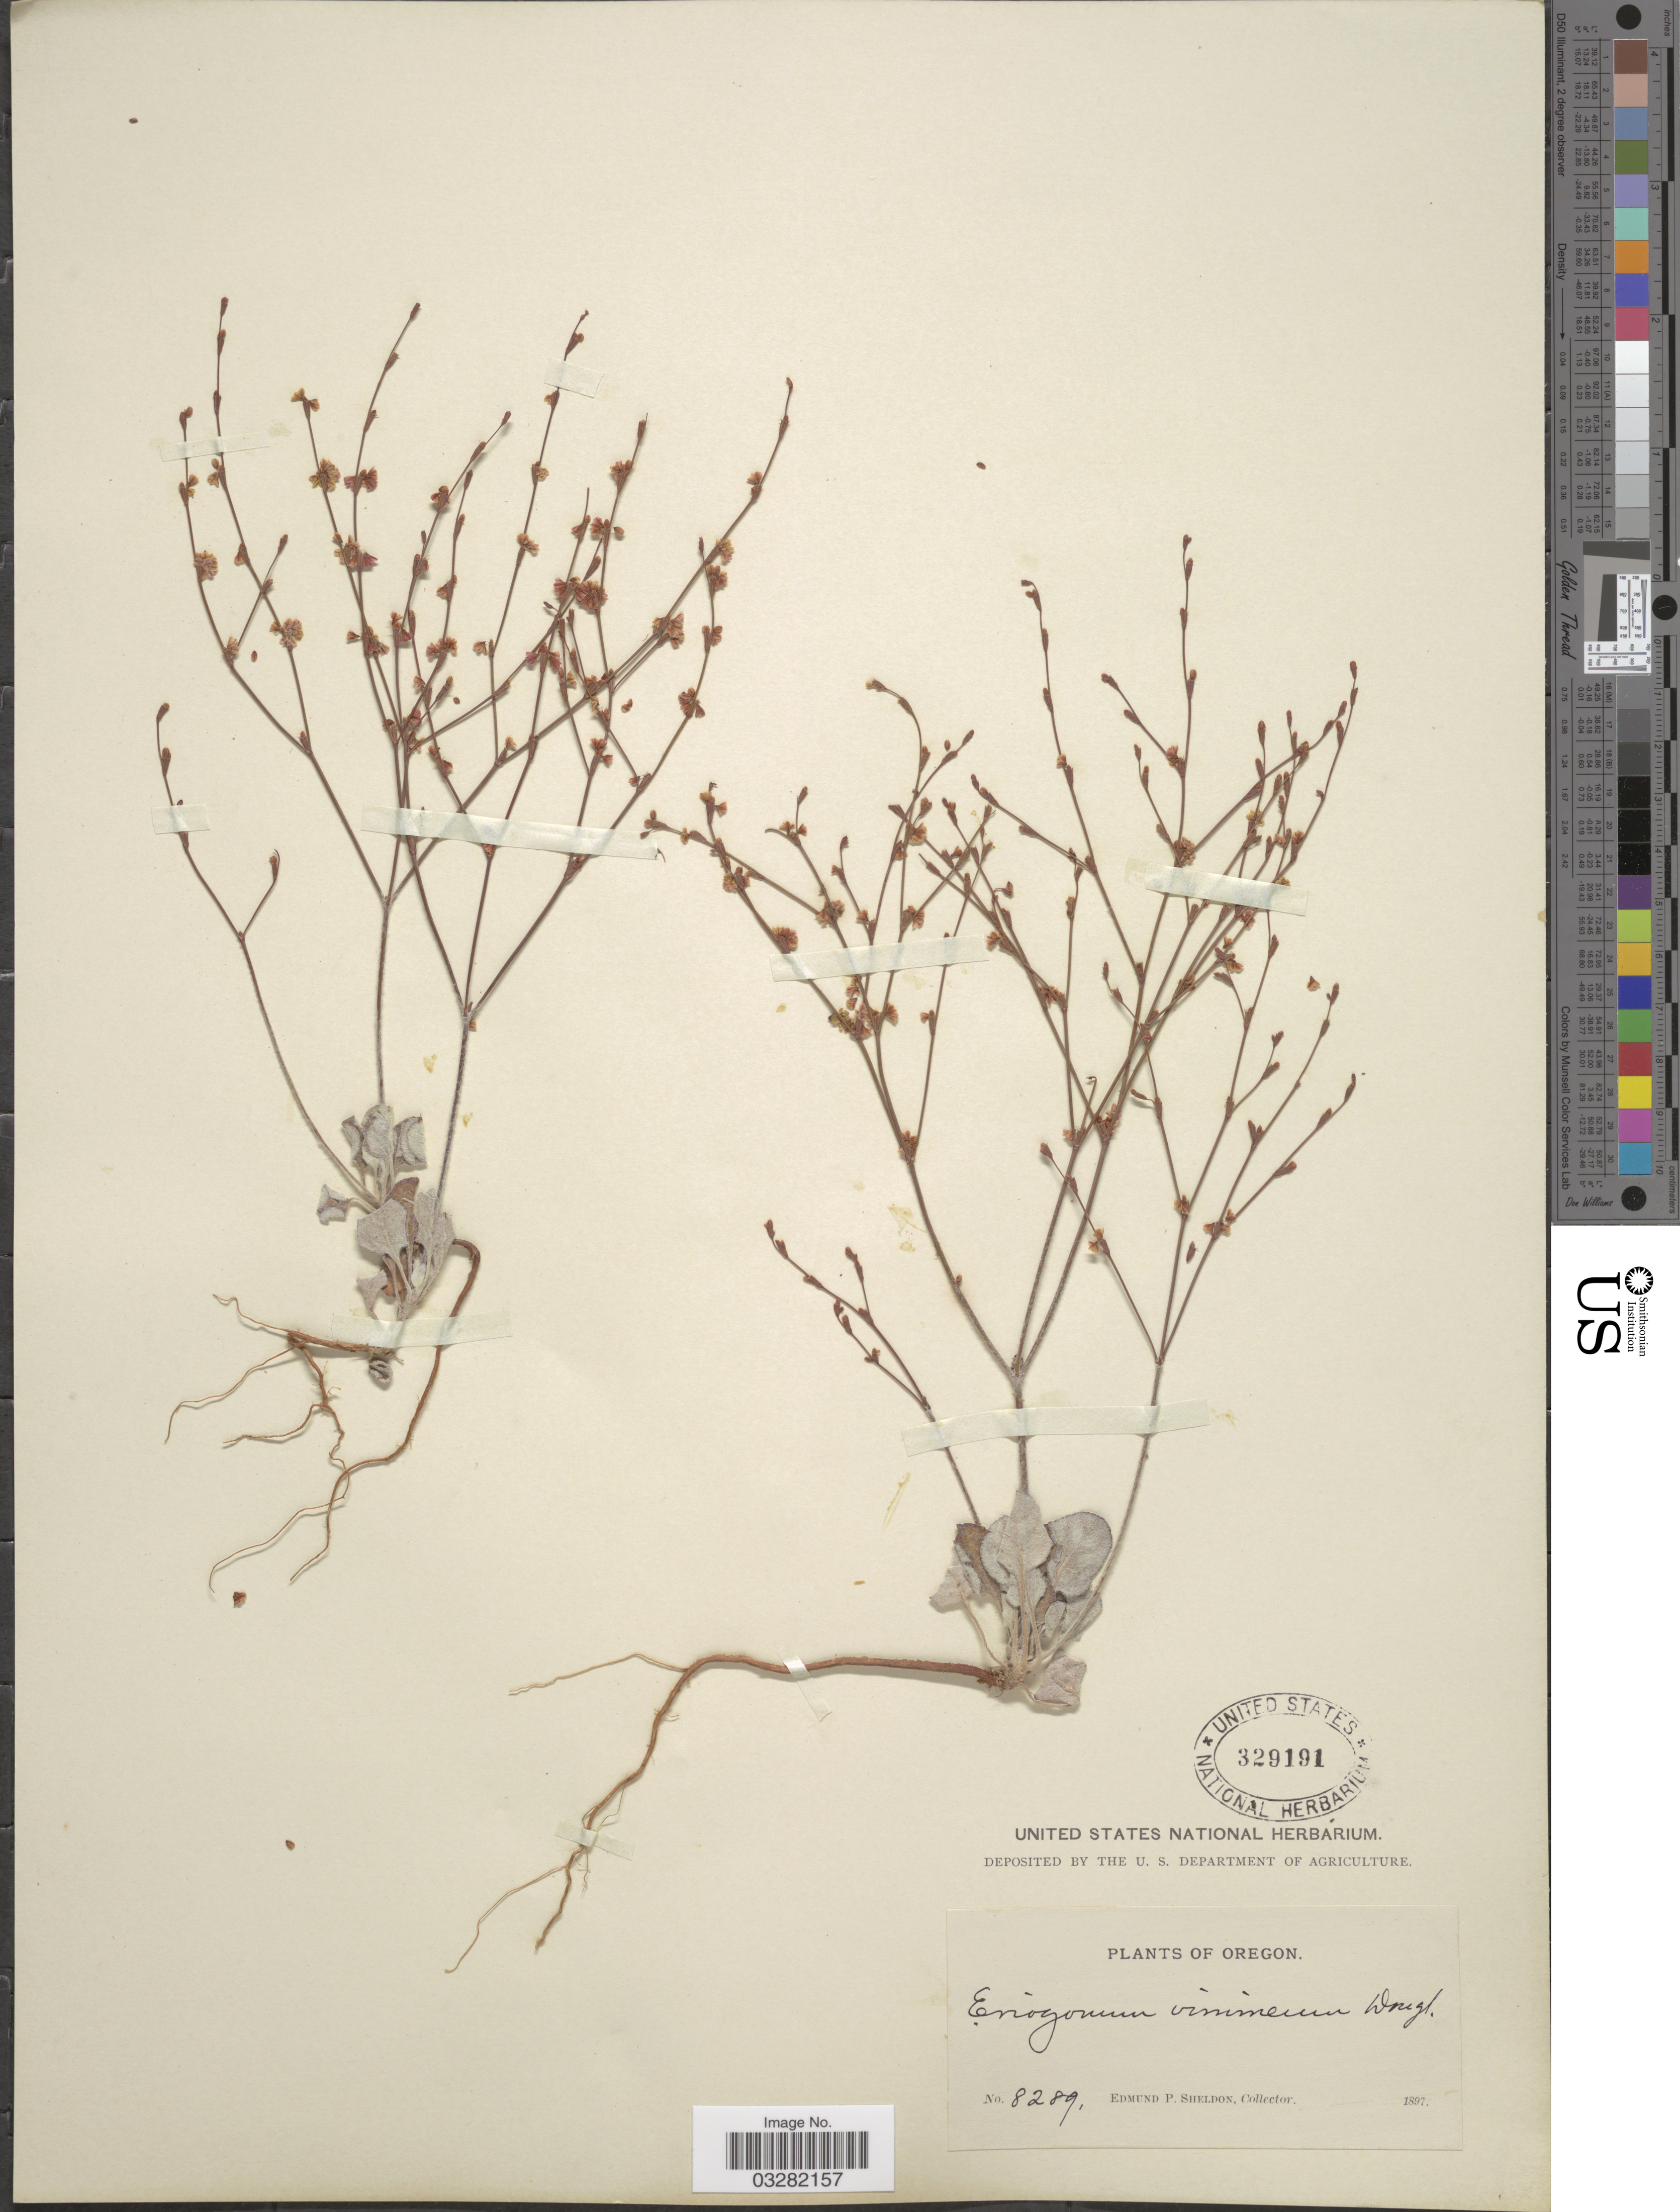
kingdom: Plantae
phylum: Tracheophyta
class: Magnoliopsida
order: Caryophyllales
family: Polygonaceae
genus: Eriogonum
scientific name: Eriogonum vimineum var. vimineum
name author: Douglas ex Benth.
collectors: E. P. Sheldon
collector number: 8289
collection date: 1897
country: United States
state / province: Oregon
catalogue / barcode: US 329191